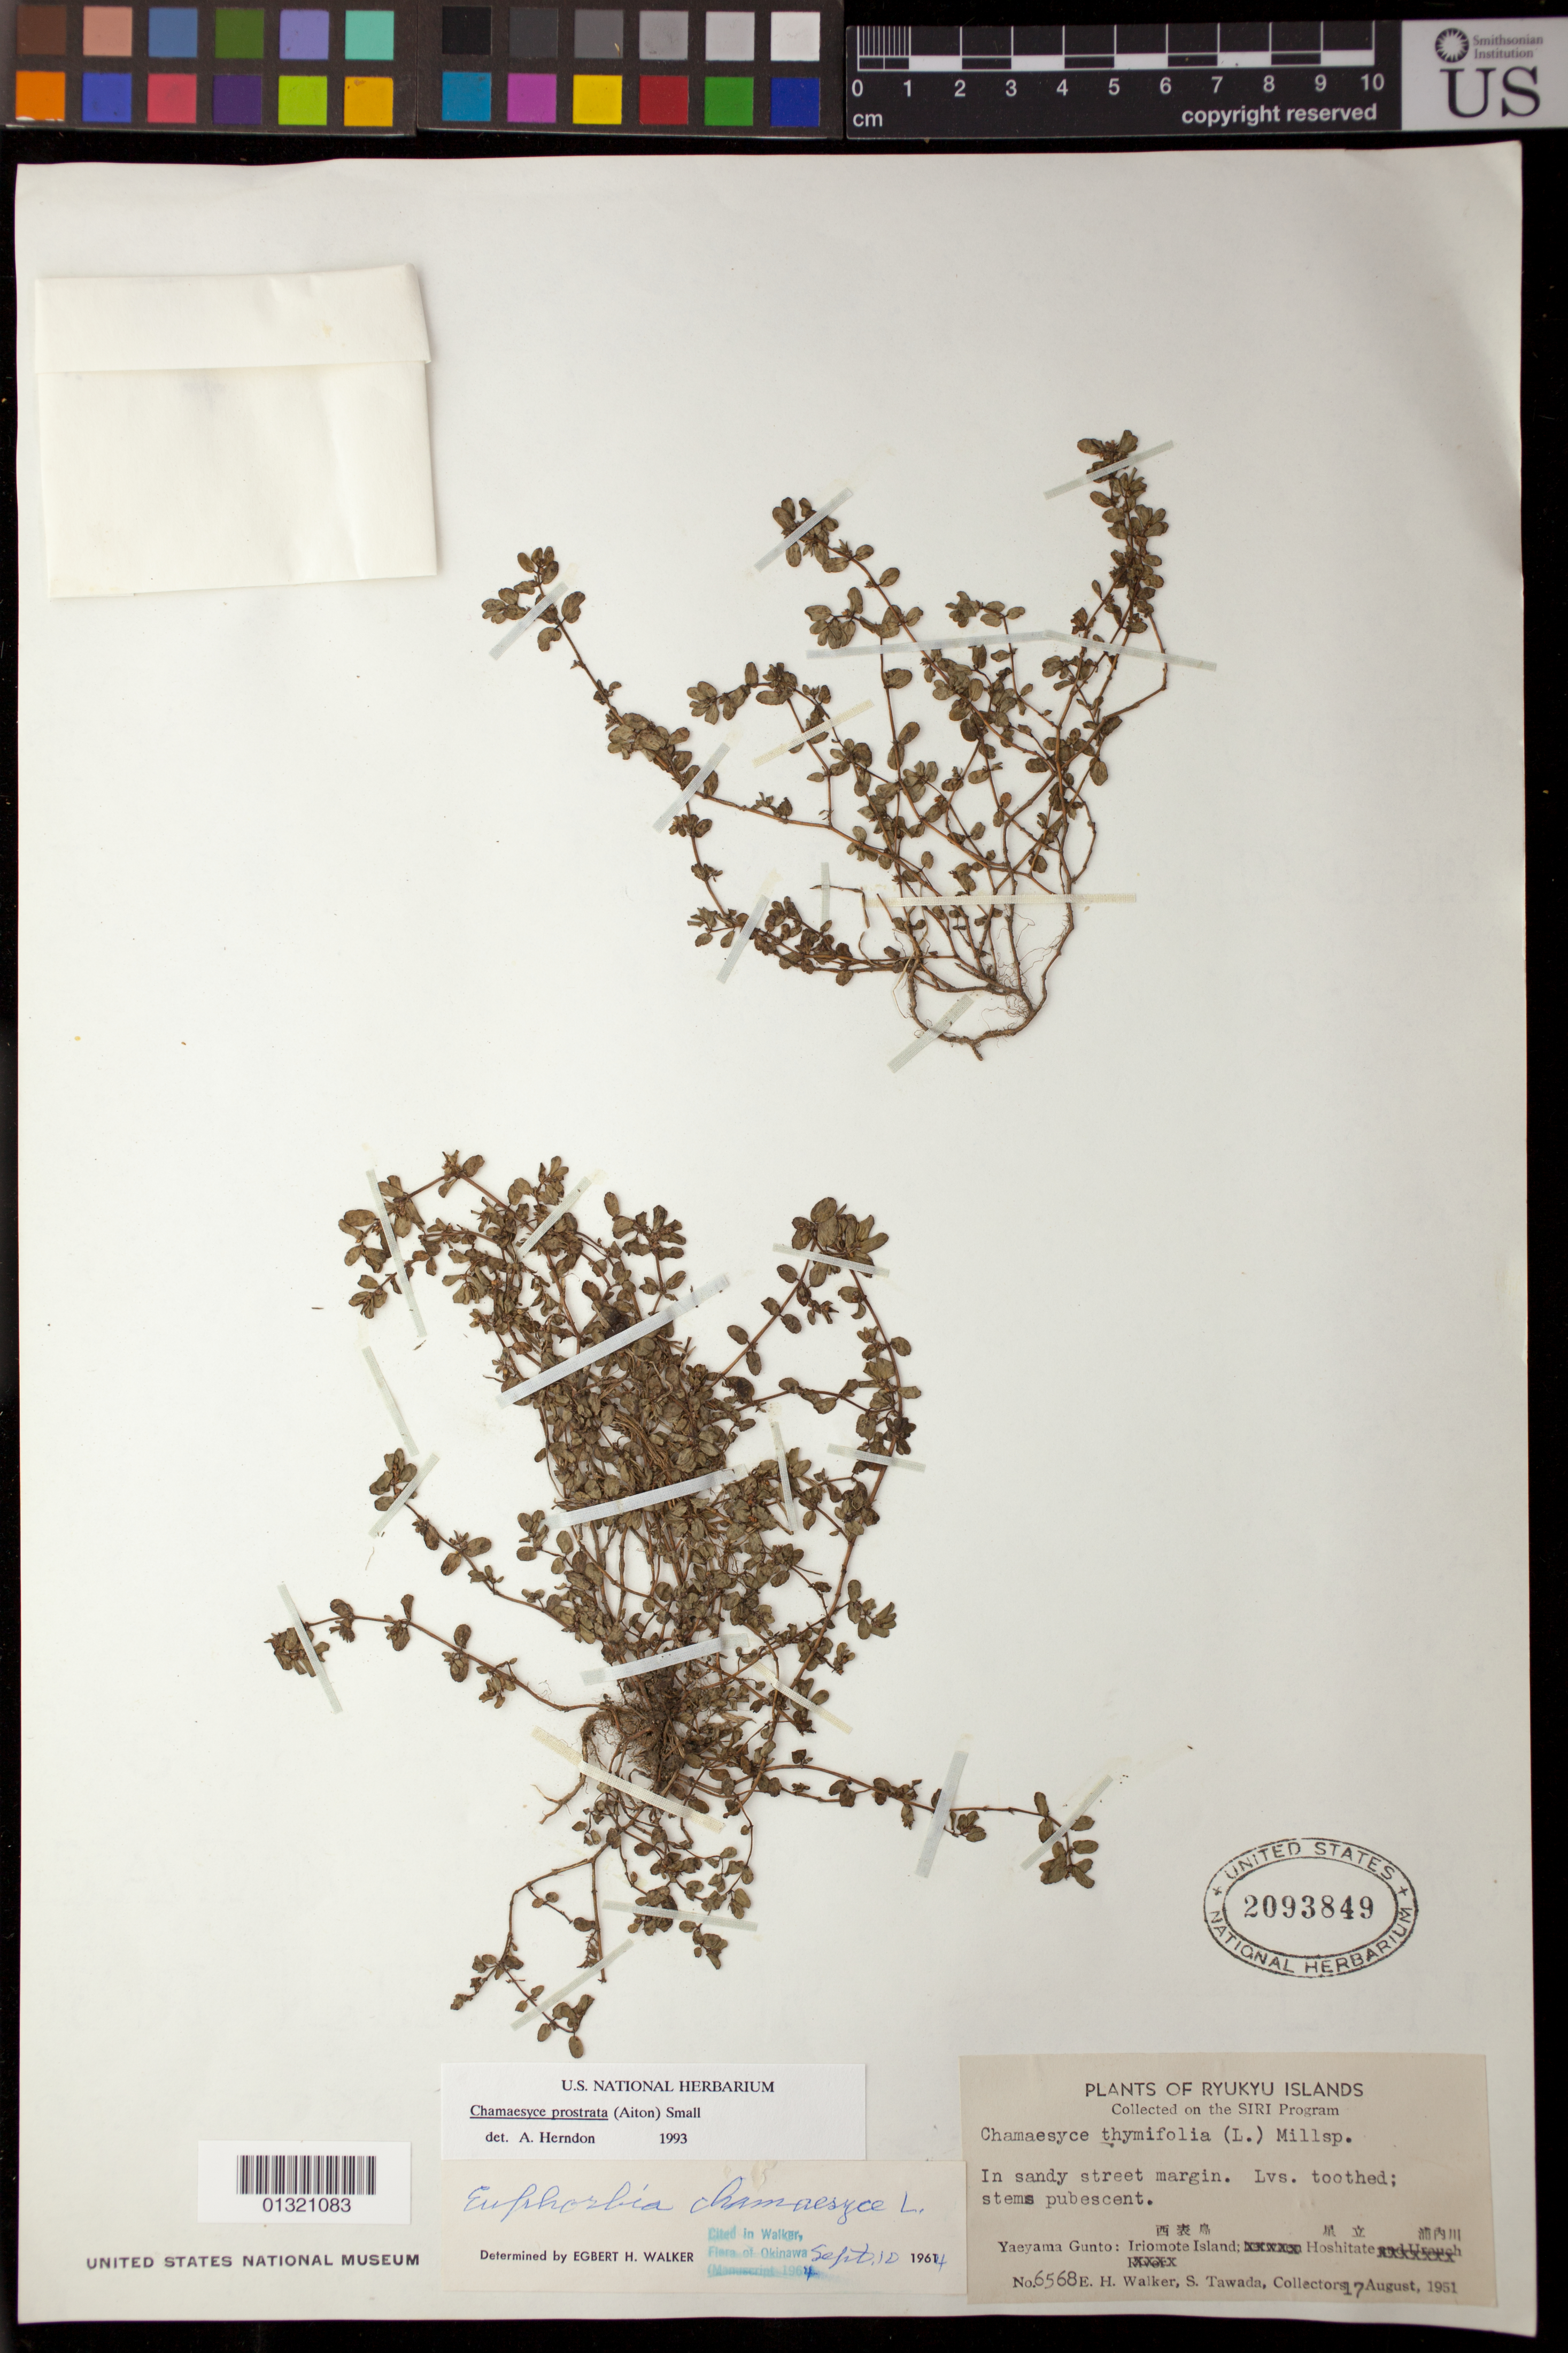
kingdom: Plantae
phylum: Tracheophyta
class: Magnoliopsida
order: Malpighiales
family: Euphorbiaceae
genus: Euphorbia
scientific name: Euphorbia prostrata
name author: Aiton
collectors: E. H. Walker & S. Tawada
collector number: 6568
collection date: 1951-08-17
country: Japan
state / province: Okinawa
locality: Yaeyama Gunto [Yaeyama-rettō] : Iriomote Island [Iriomote-jima], Hoshitate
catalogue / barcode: US 2093849